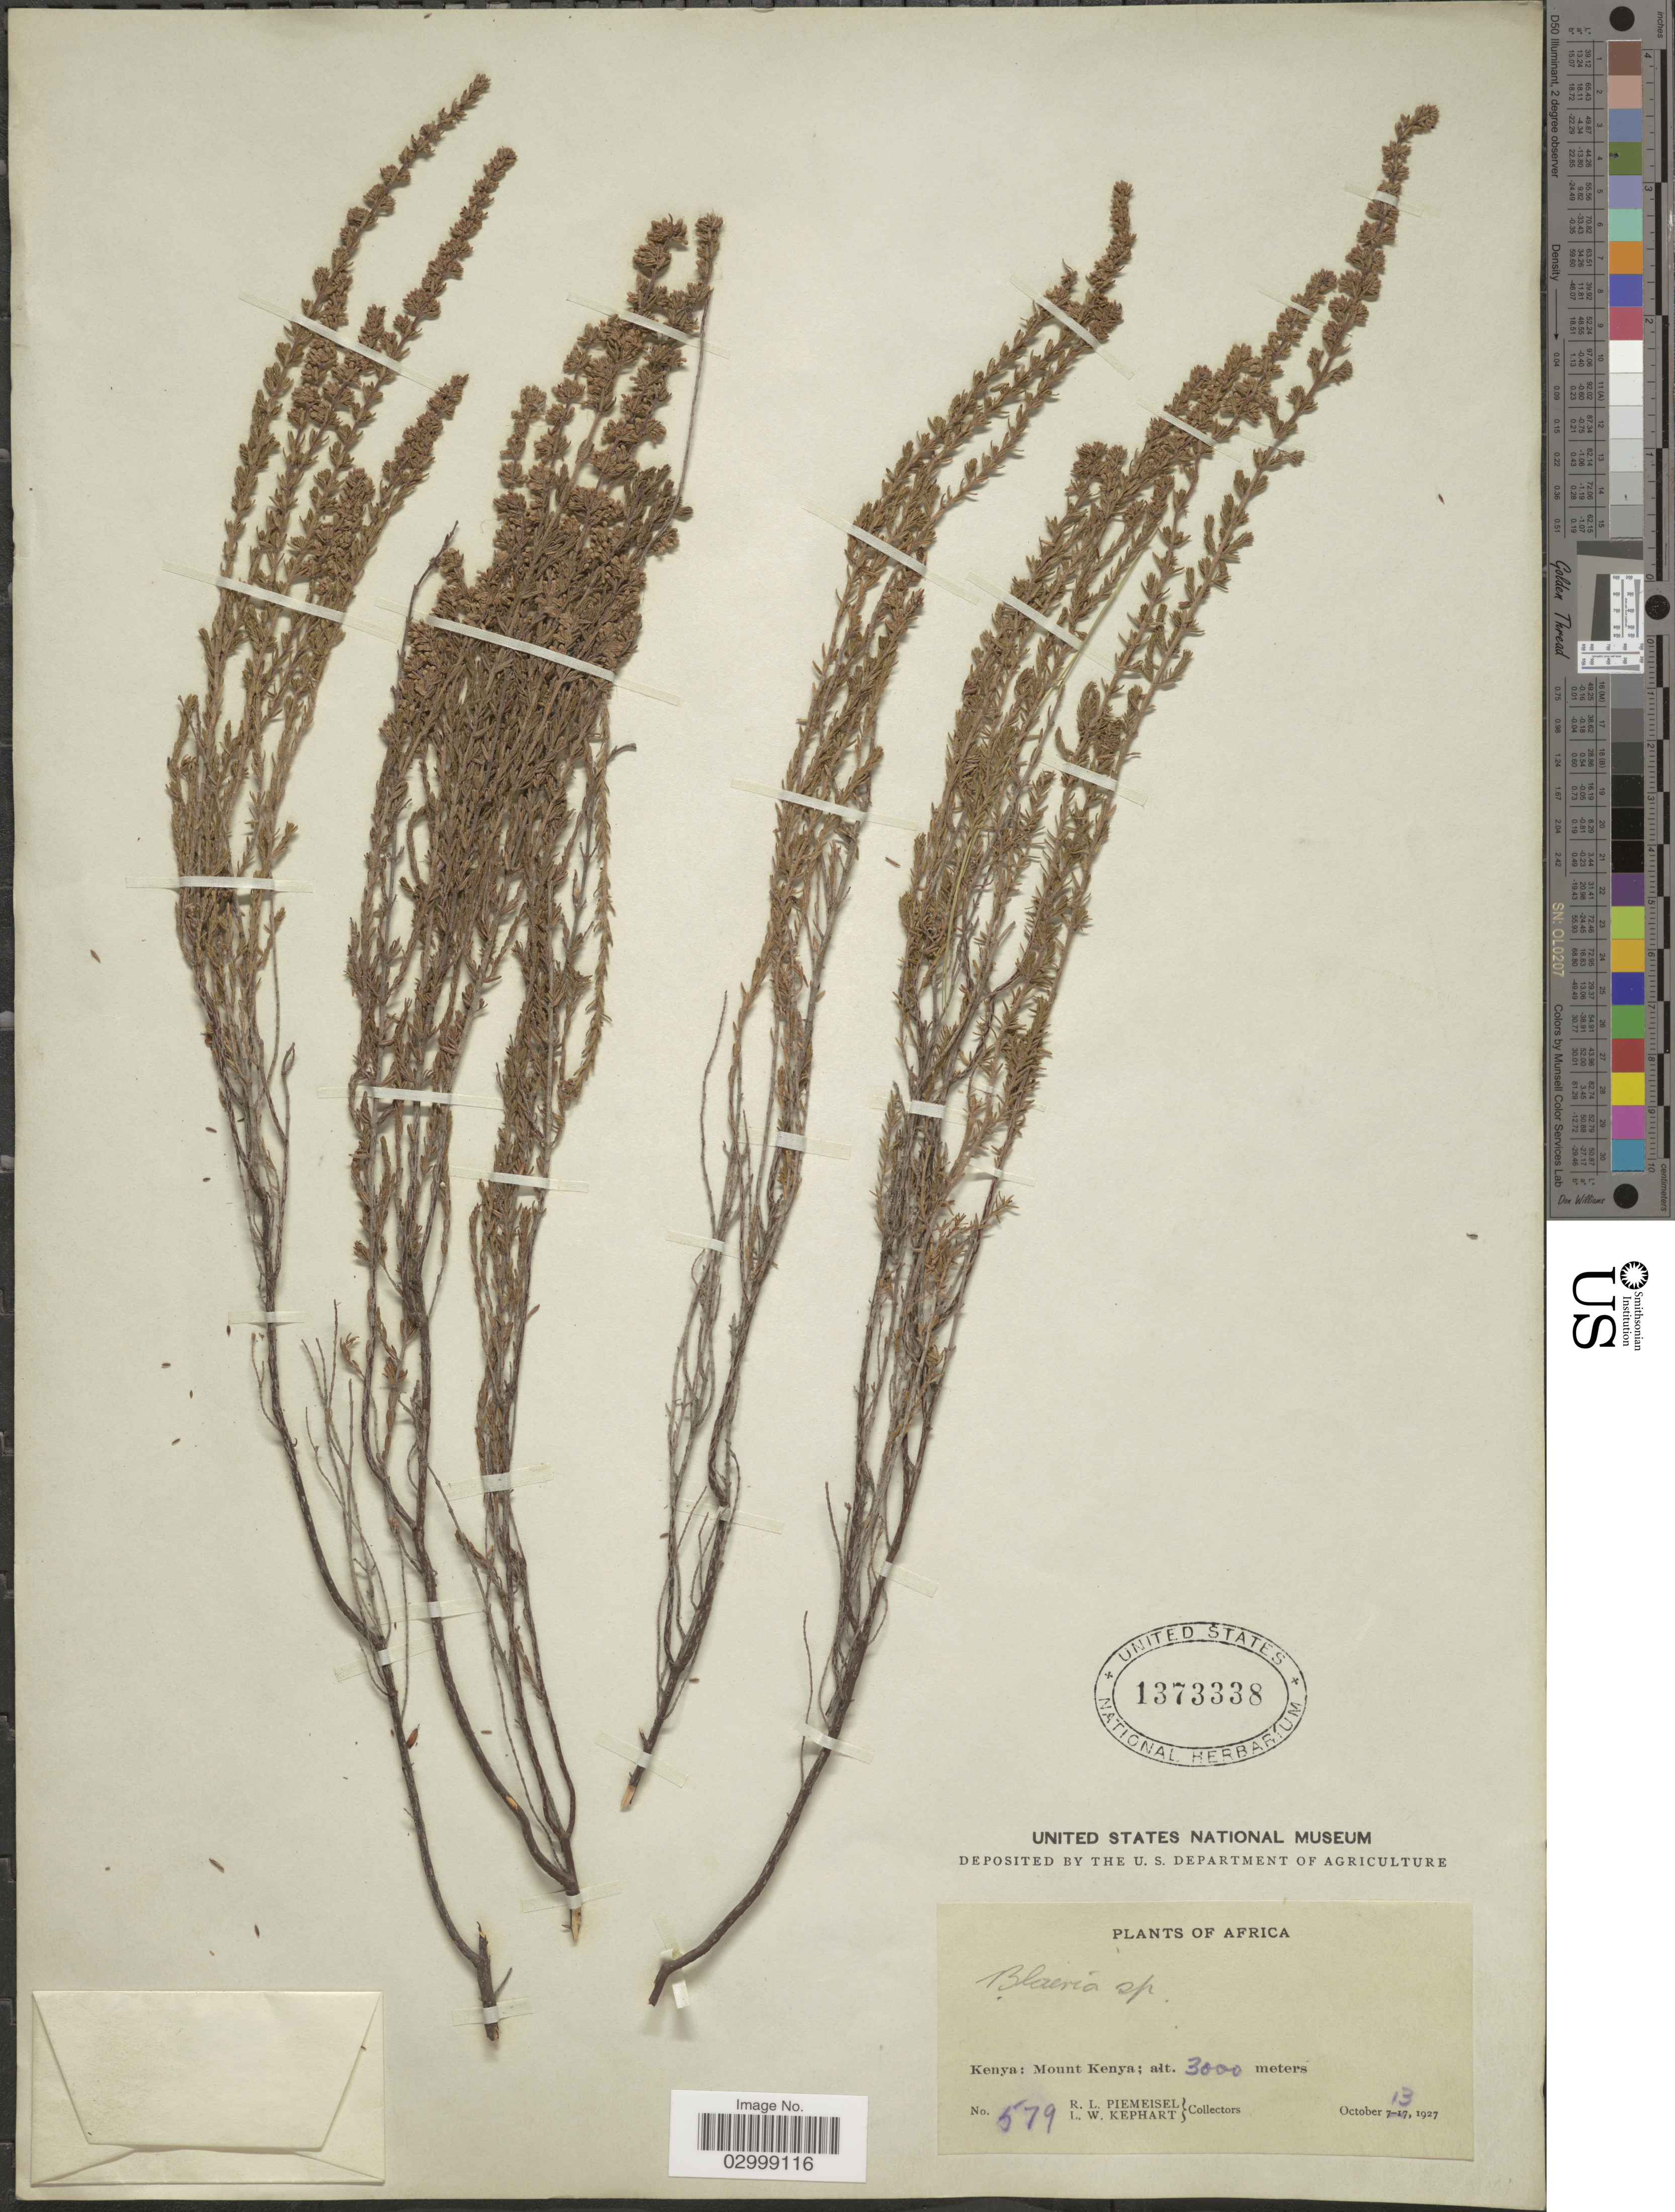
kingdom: Plantae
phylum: Tracheophyta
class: Magnoliopsida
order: Ericales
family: Ericaceae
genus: Blaeria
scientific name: Blaeria sp.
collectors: R. L. Piemeisel & L. W. Kephart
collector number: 579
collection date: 1927-10-13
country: Kenya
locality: Kenya: Mount Kenya.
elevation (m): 3000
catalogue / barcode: US 1373338